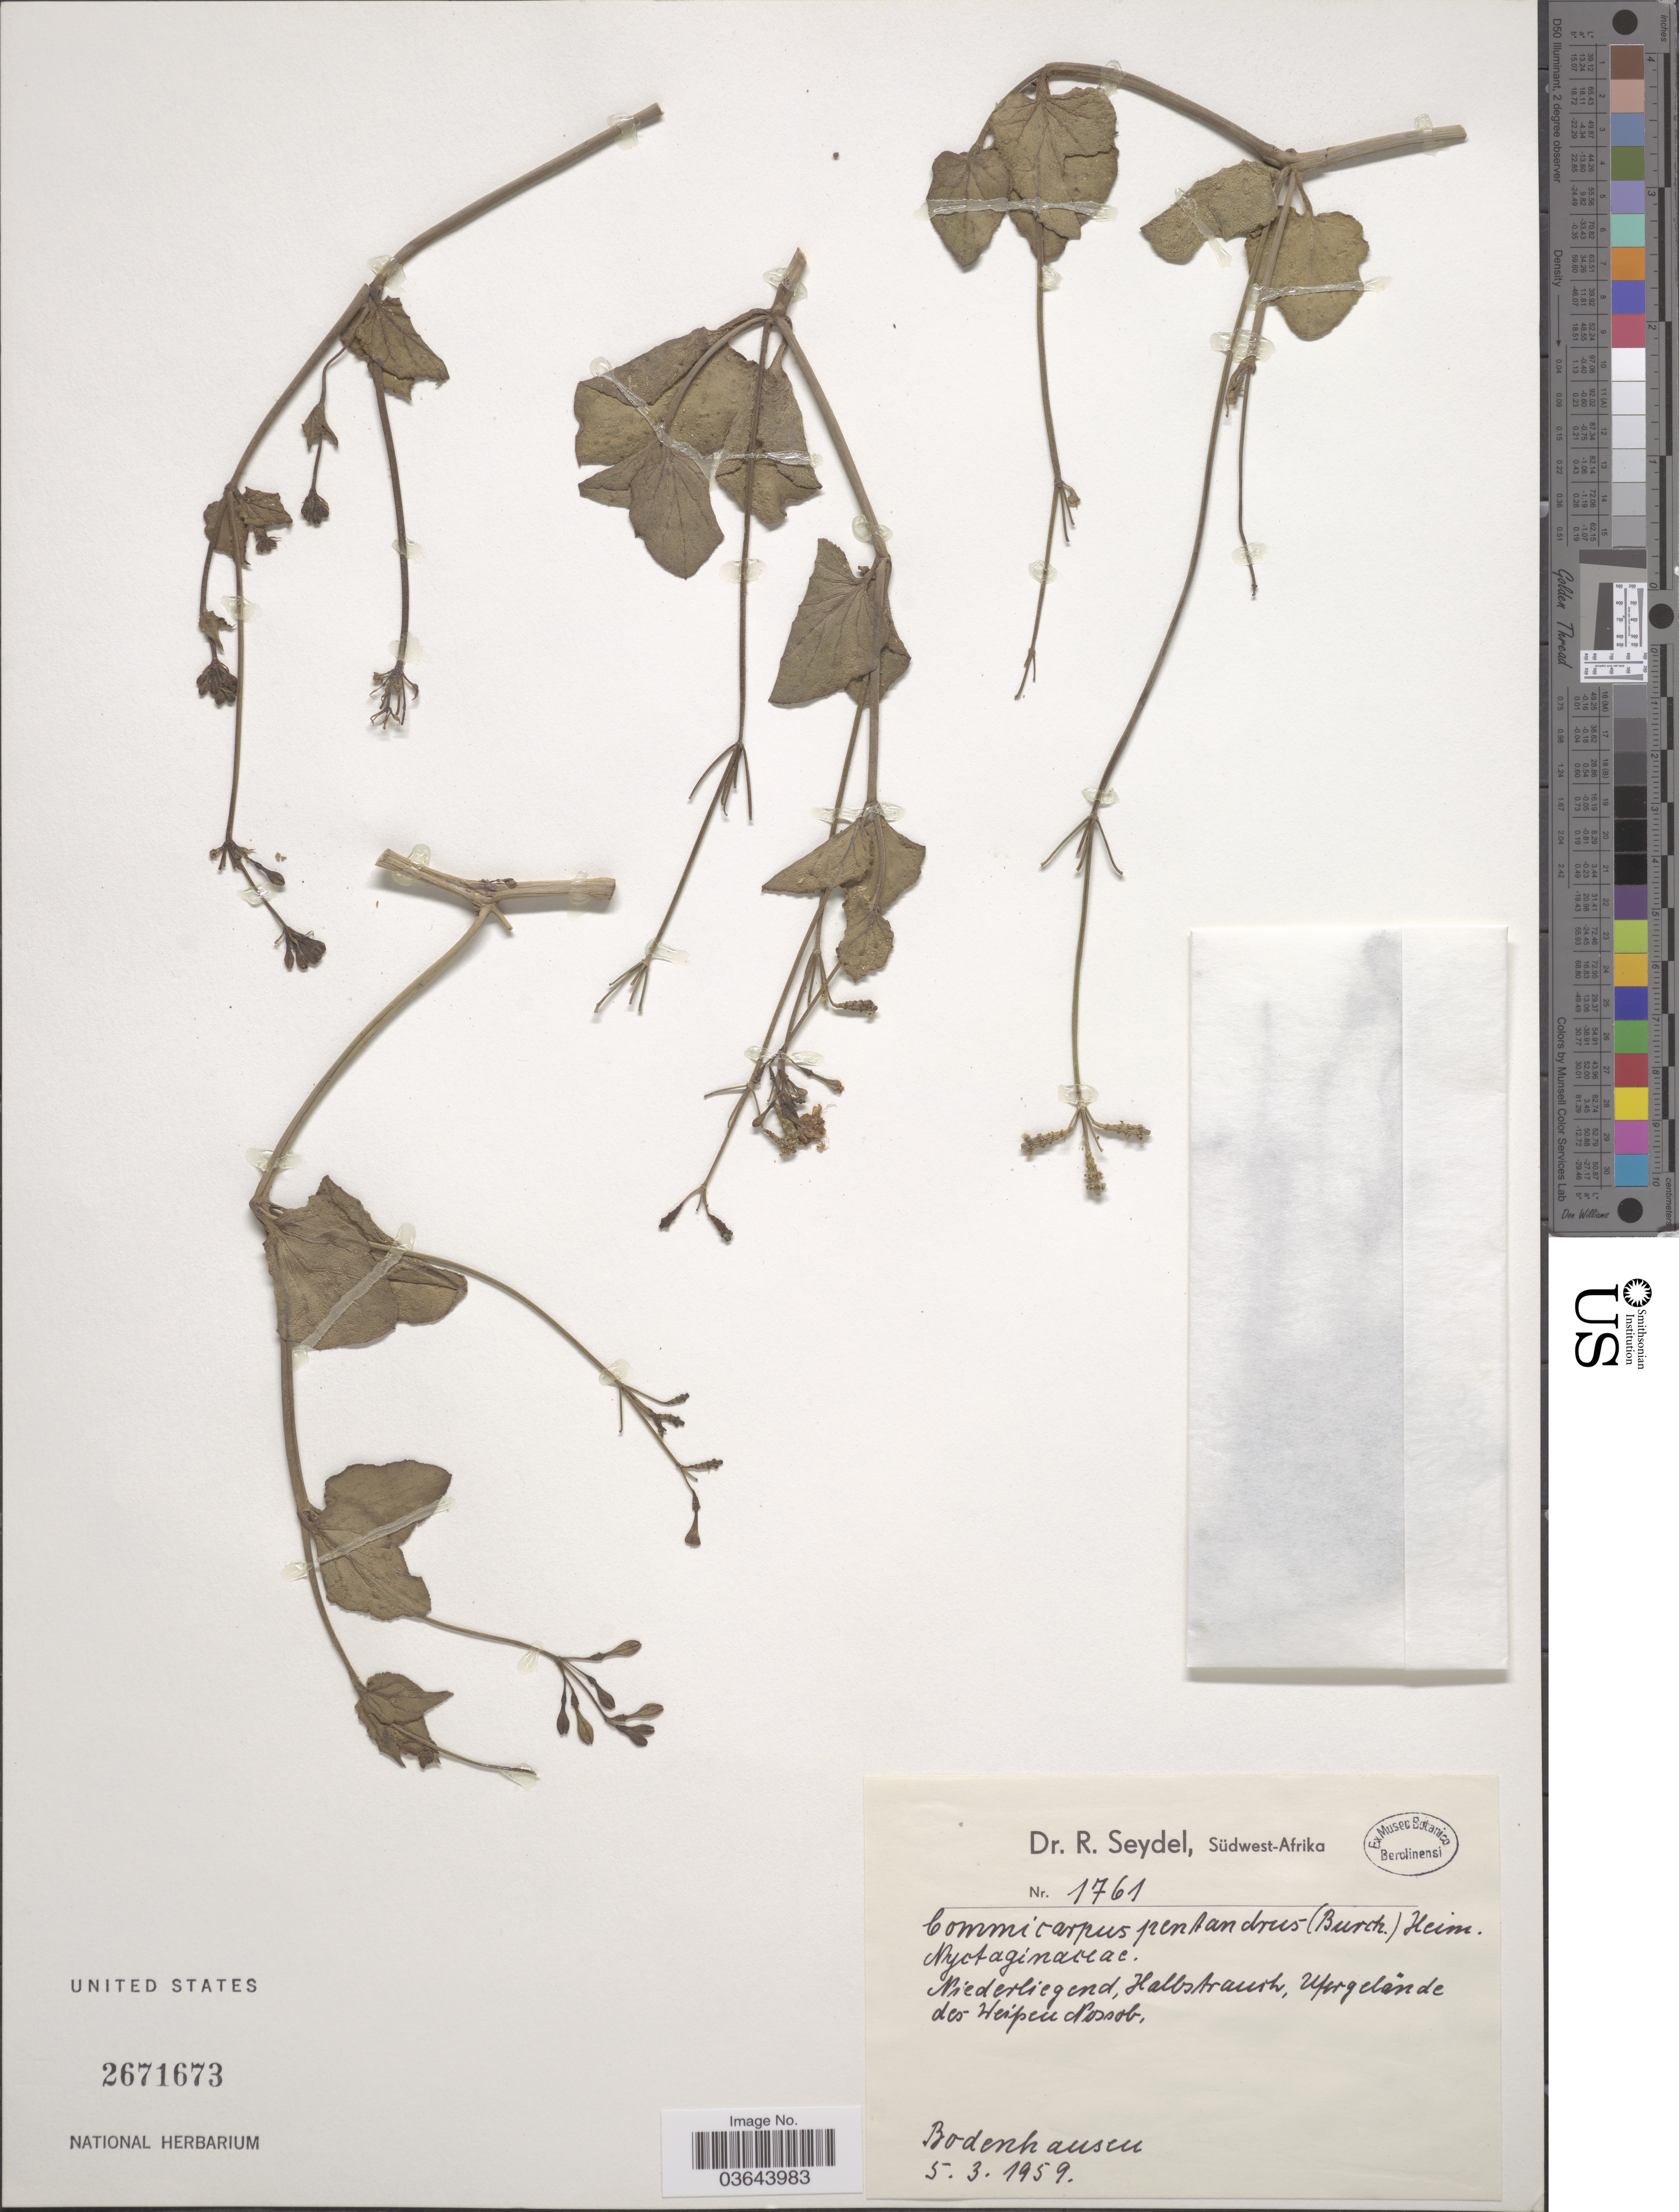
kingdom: Plantae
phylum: Tracheophyta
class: Magnoliopsida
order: Caryophyllales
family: Nyctaginaceae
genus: Boerhavia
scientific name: Boerhavia pentandra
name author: Burch.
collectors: R. Seydel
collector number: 1761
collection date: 1959-03-05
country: Namibia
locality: Südwest-Afrika. Bodenhausen.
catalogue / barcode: US 2671673